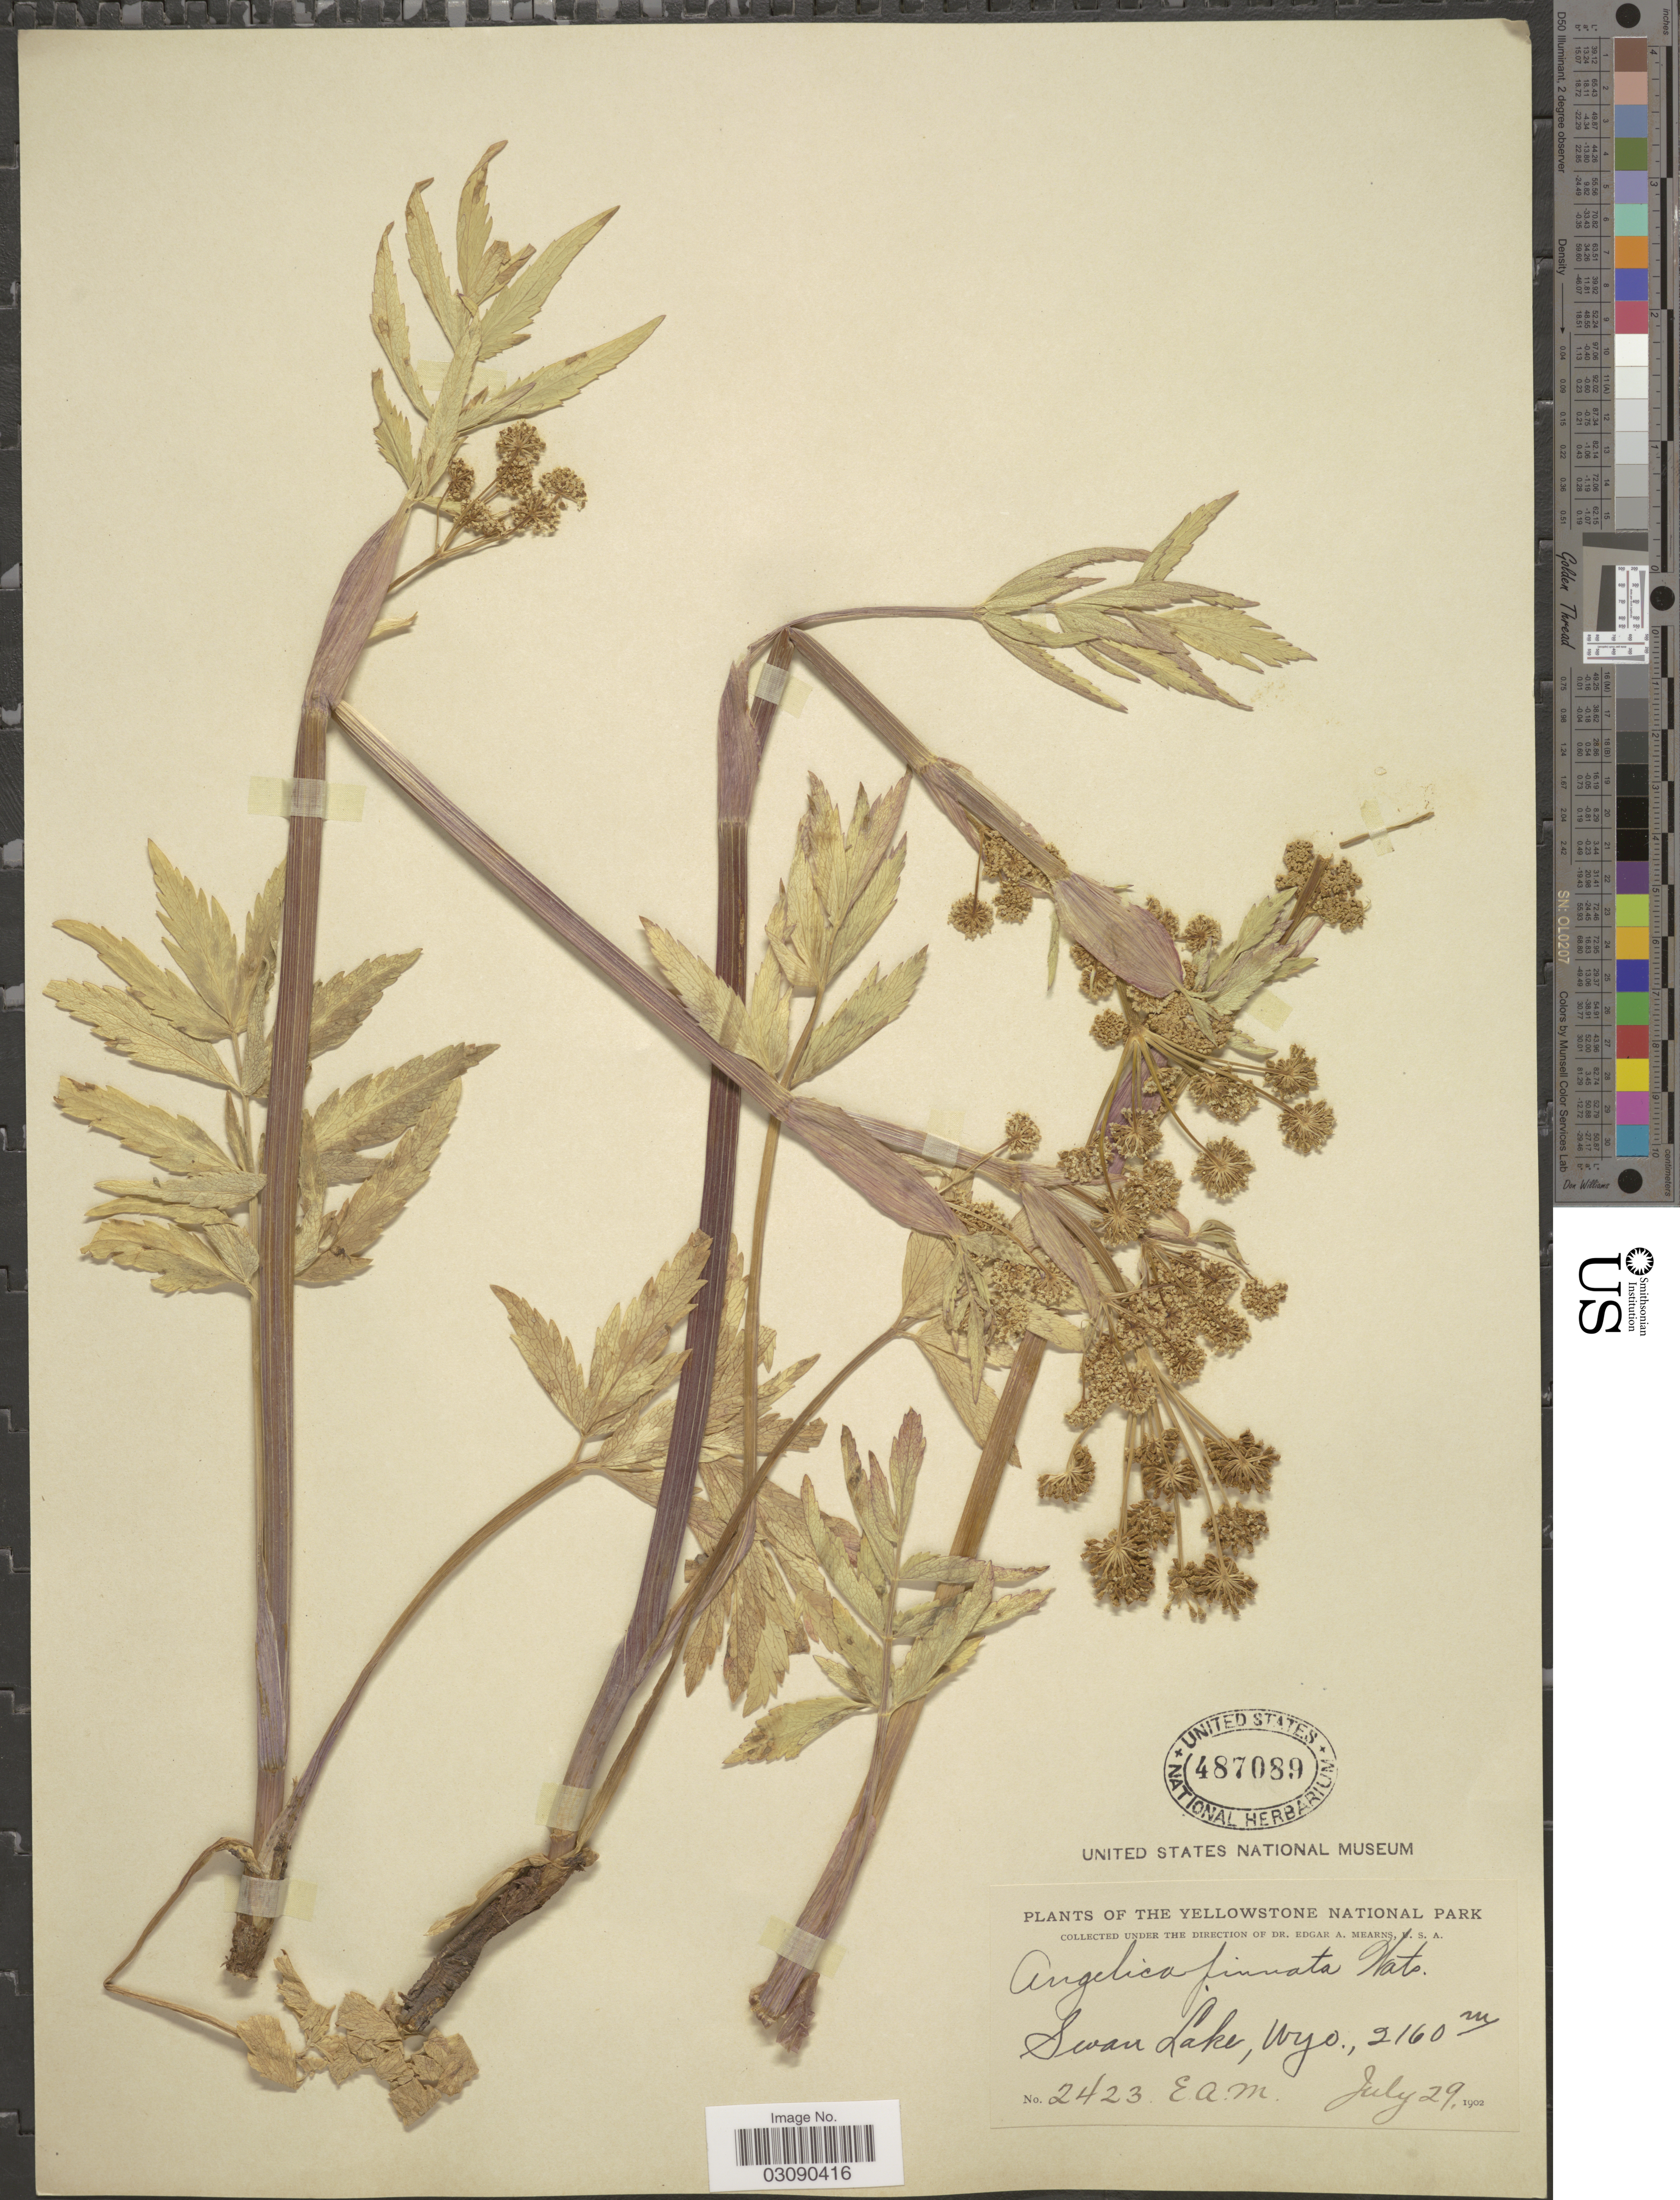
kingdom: Plantae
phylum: Tracheophyta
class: Magnoliopsida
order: Apiales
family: Apiaceae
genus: Angelica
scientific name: Angelica pinnata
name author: S. Watson in C. King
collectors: E. A. Mearns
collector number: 2423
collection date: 1902-07-29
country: United States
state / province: Wyoming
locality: The Yellowstone National Park, Swan Lake.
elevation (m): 2160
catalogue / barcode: US 487089